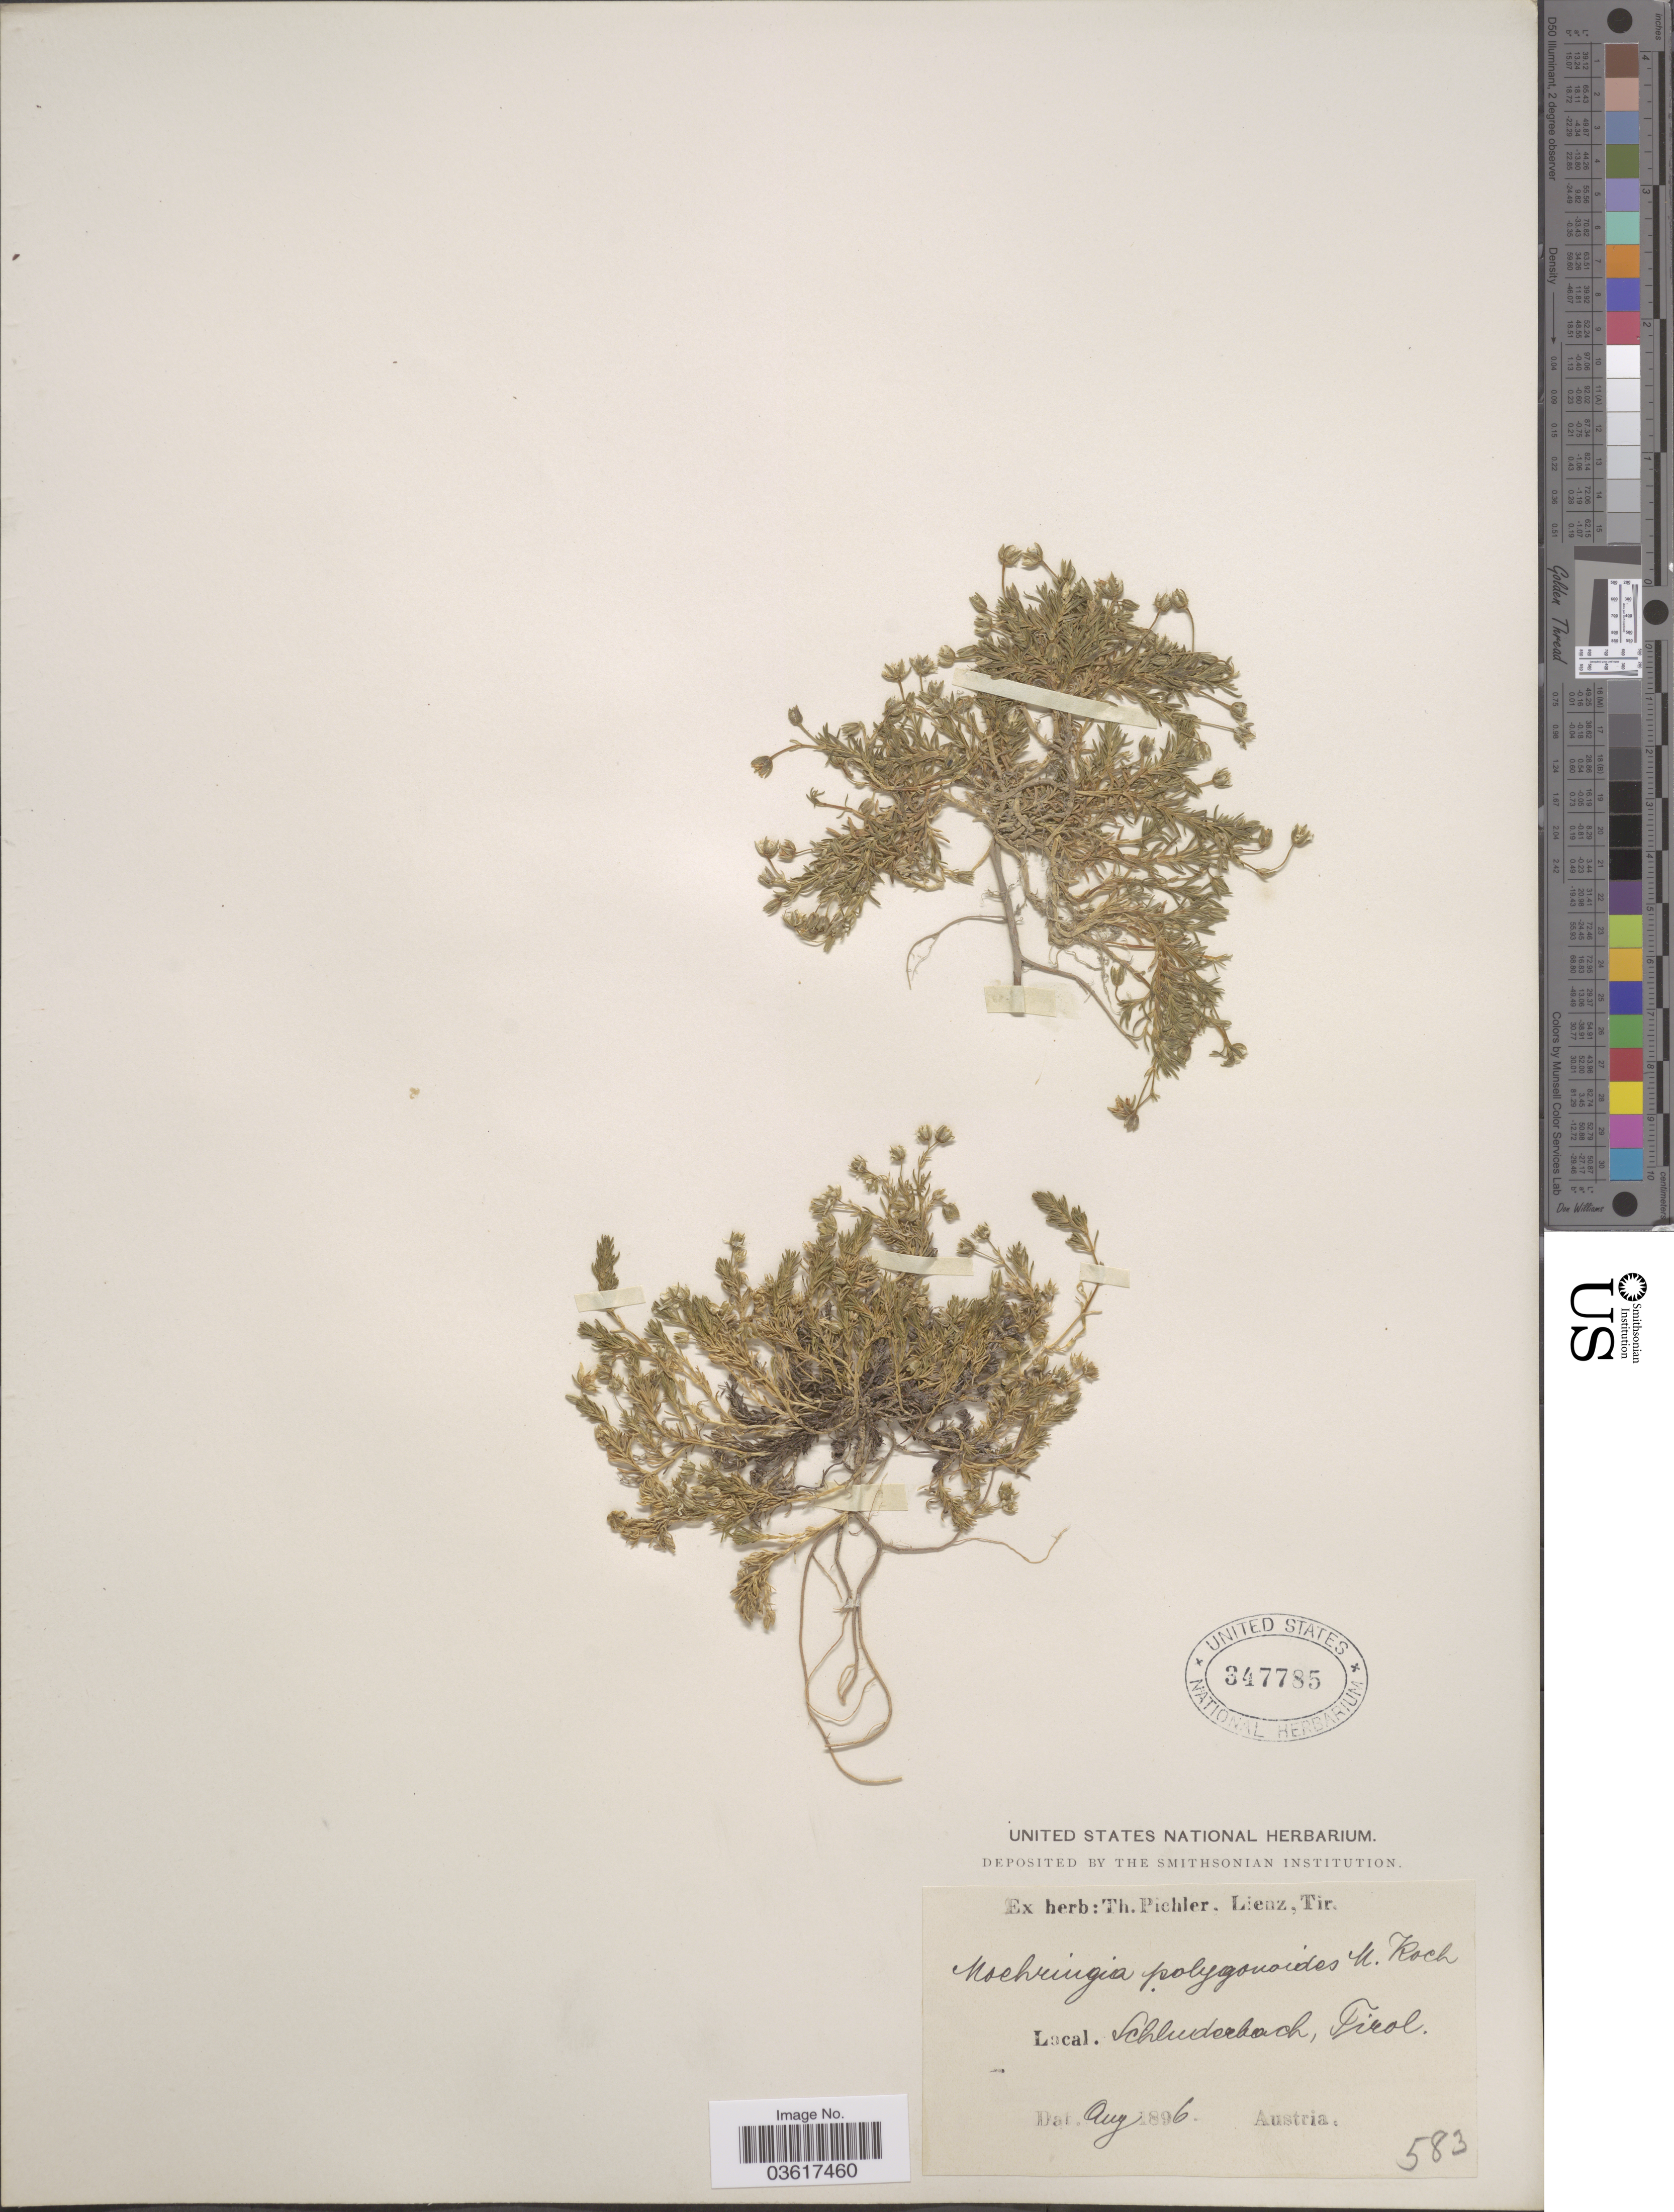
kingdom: Plantae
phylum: Tracheophyta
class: Magnoliopsida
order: Caryophyllales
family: Caryophyllaceae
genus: Moehringia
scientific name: Moehringia polygonoides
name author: (Wulfen) Mert. & W.D.J. Koch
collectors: ex herb. T. Pichler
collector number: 583?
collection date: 1896-08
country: Italy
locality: Schluderbach, Tirol.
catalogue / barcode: US 347785